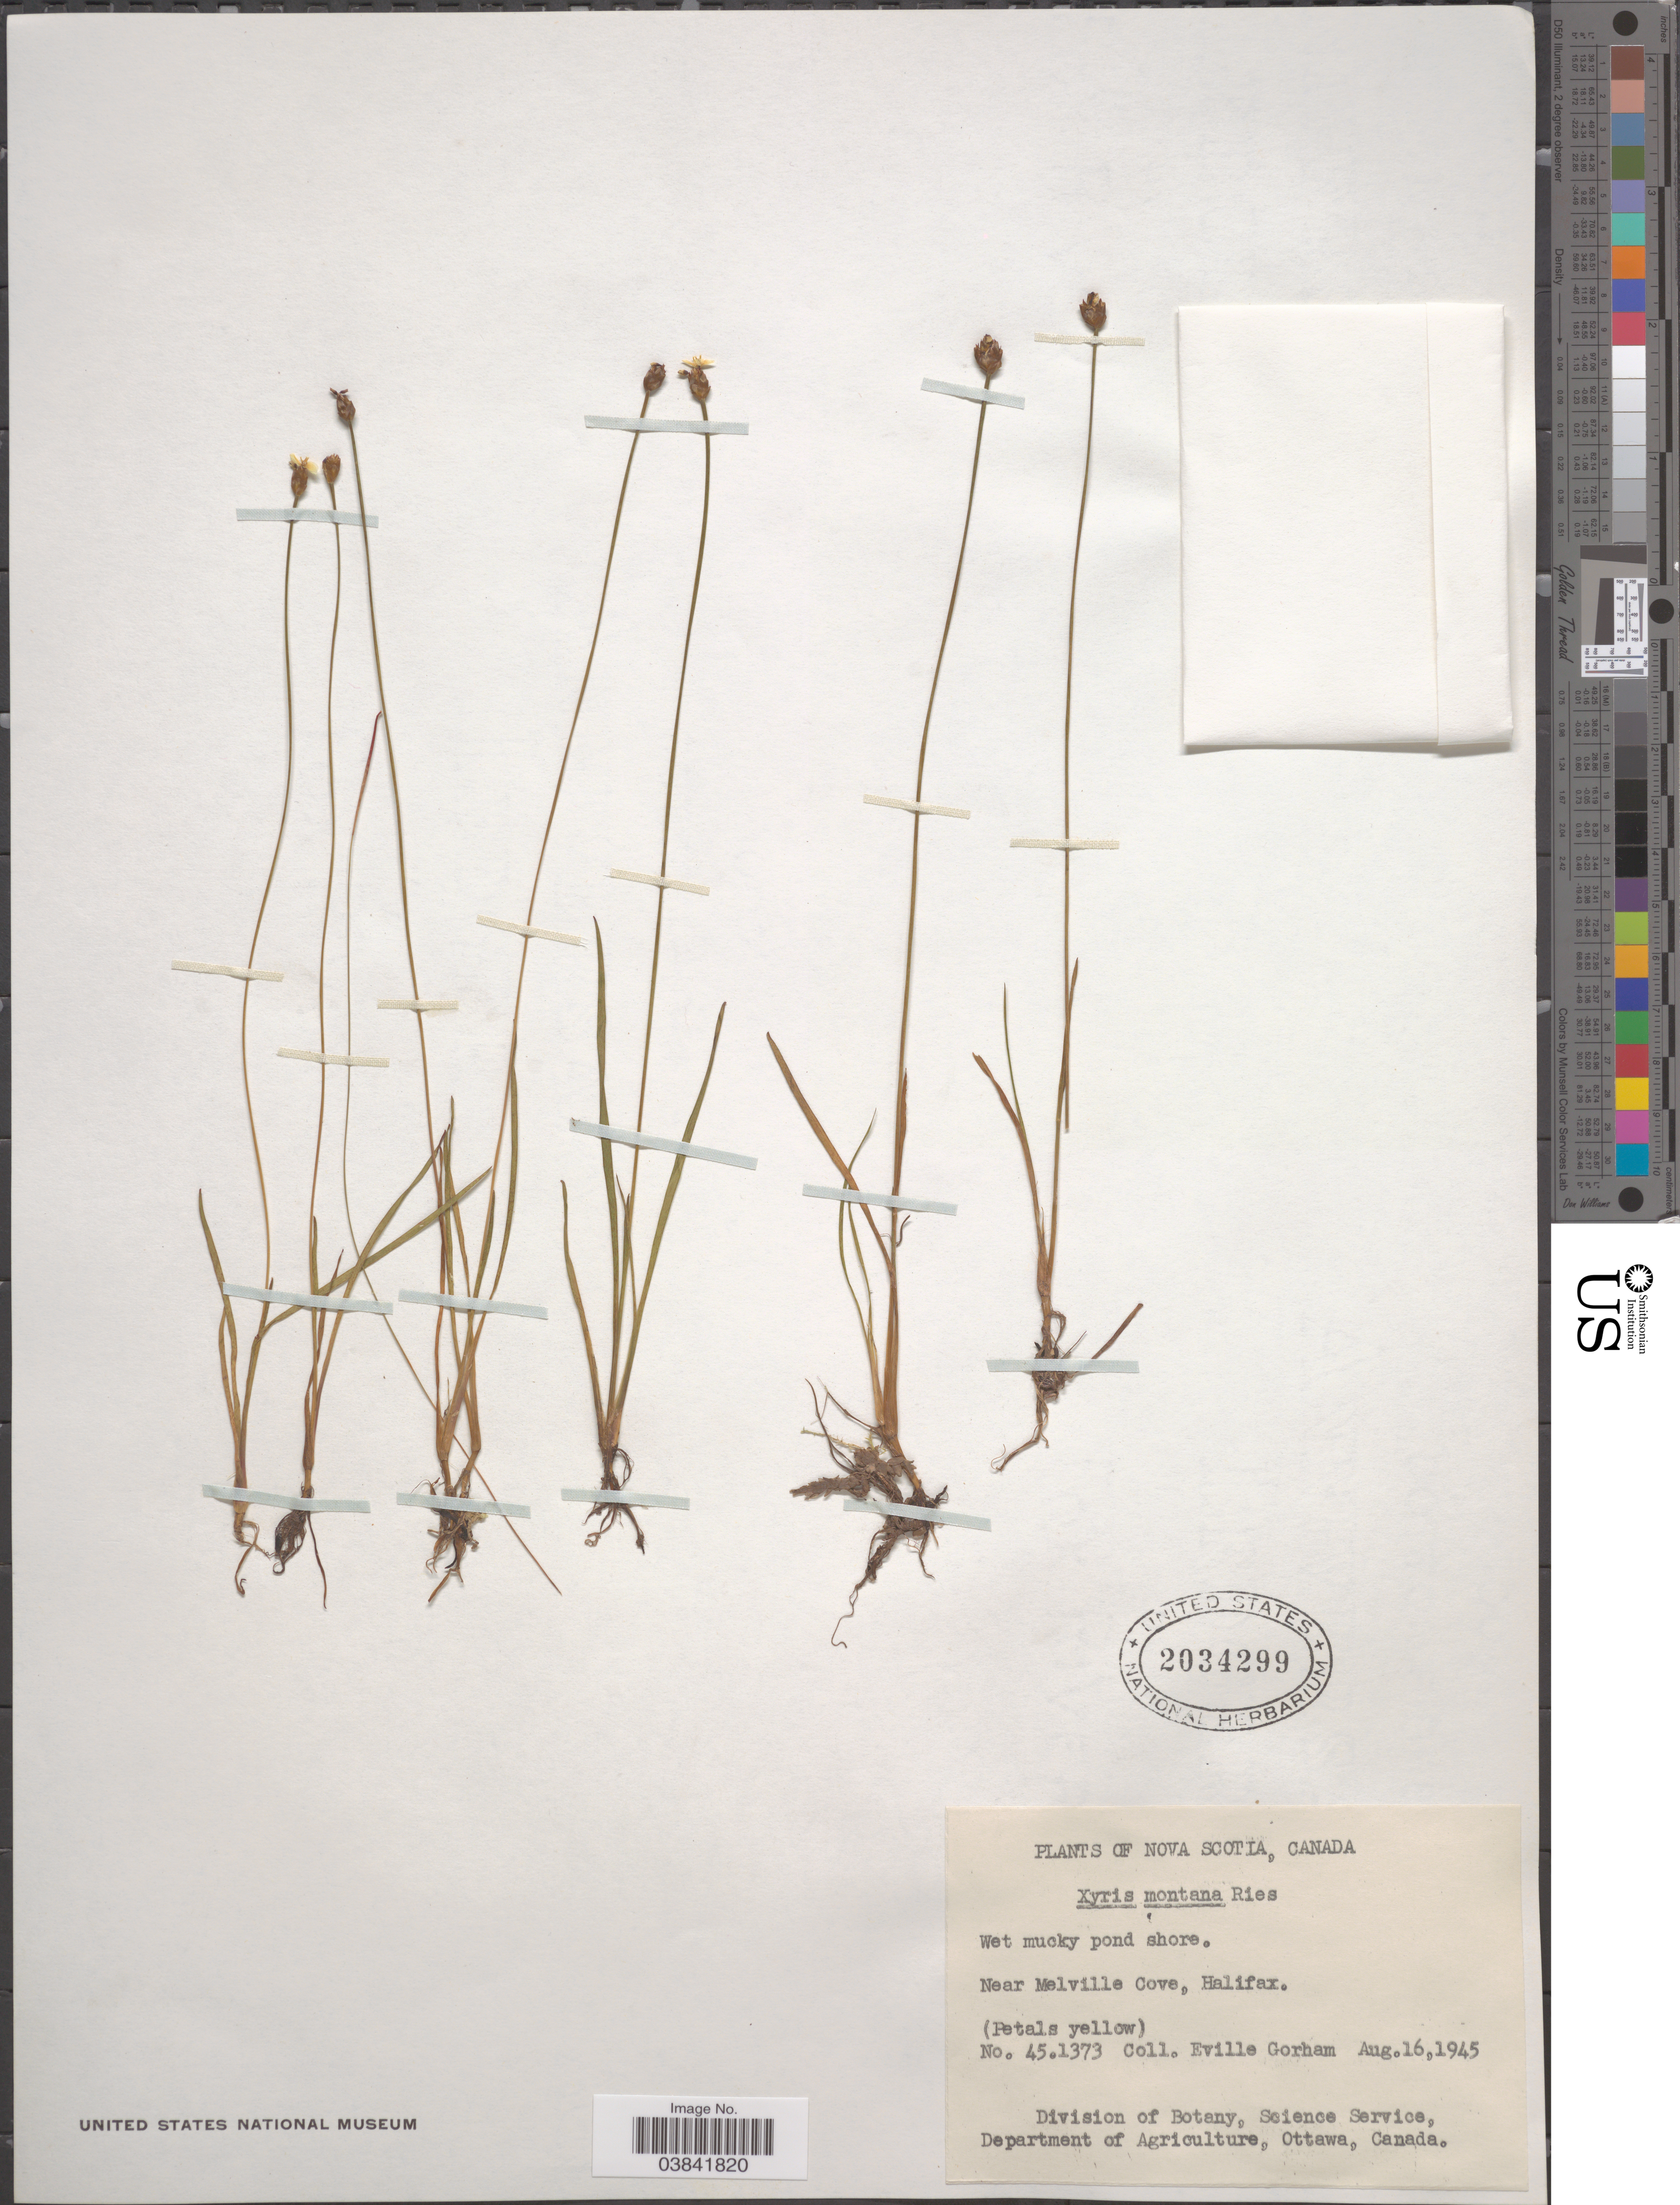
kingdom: Plantae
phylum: Tracheophyta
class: Liliopsida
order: Poales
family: Xyridaceae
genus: Xyris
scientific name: Xyris montana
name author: Ries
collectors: E. Gorham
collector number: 451373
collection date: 1945-08-16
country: Canada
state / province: Nova Scotia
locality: Near Melville Cove, Halifax.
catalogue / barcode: US 2034299